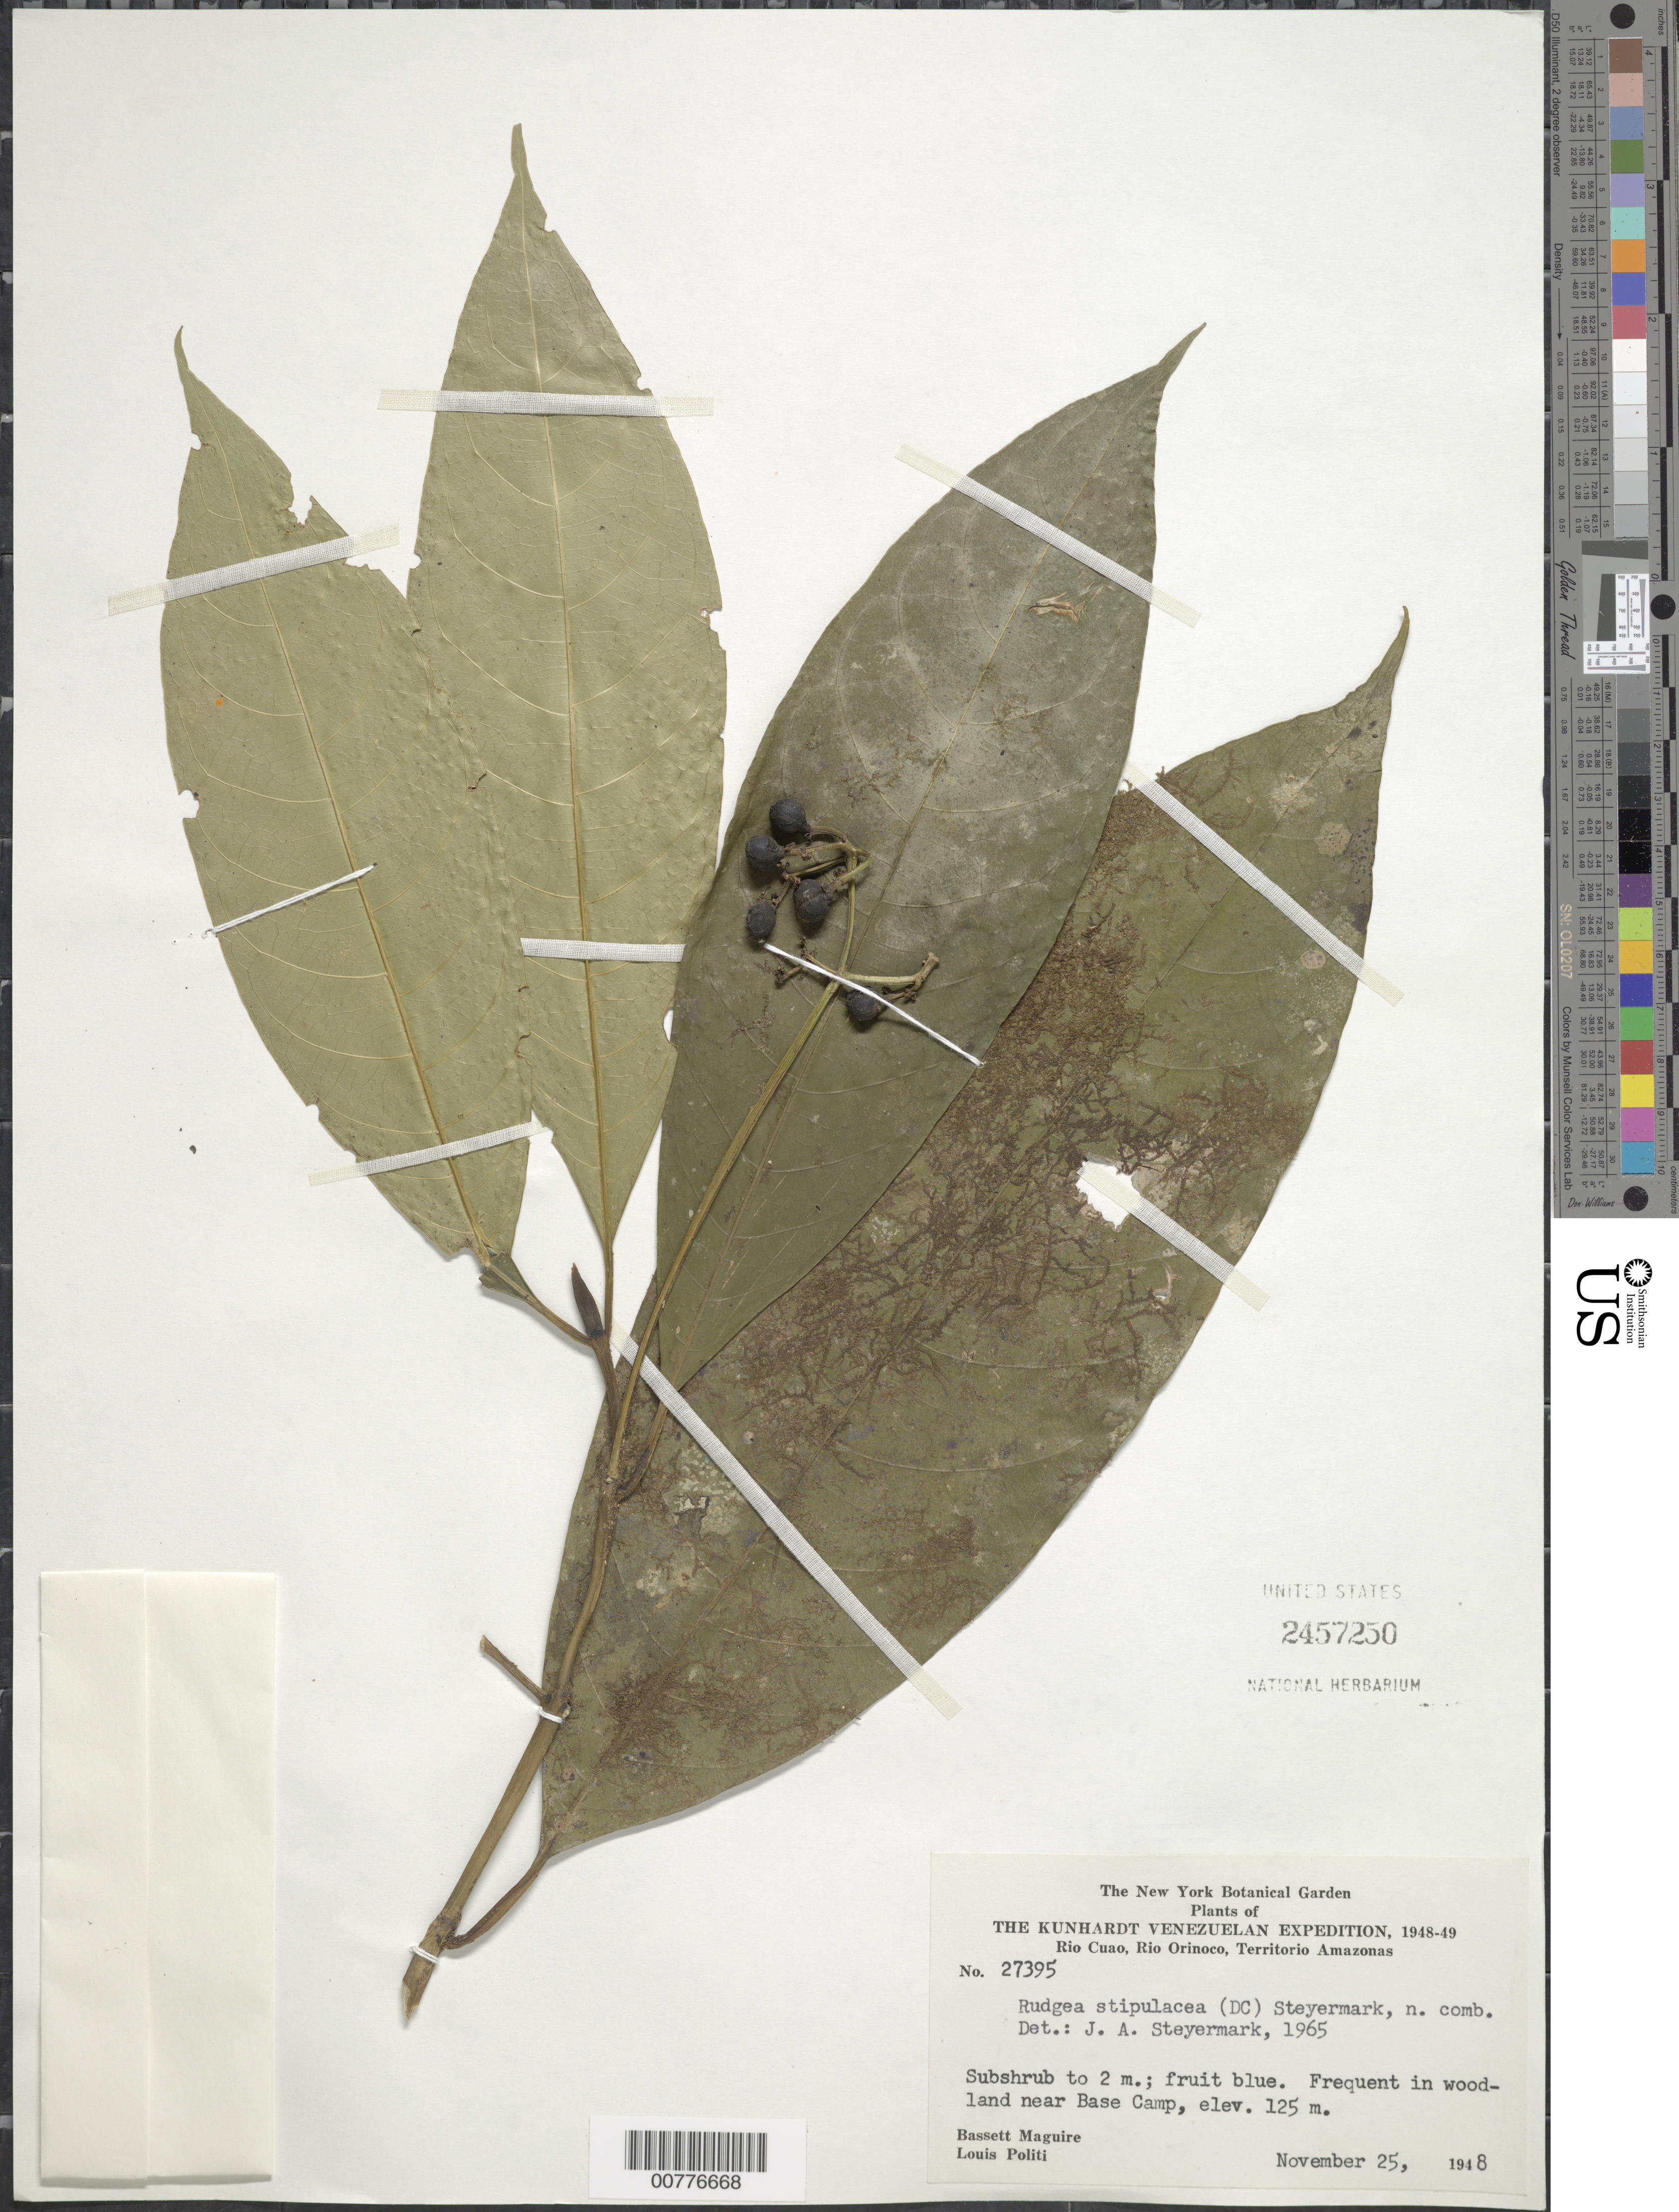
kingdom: Plantae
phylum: Tracheophyta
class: Magnoliopsida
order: Gentianales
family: Rubiaceae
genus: Rudgea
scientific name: Rudgea stipulacea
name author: (DC.) Steyerm.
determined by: Steyermark, Julian A., (VEN)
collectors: B. Maguire & L. Politi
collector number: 27395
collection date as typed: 25-Nov-48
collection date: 1948-11-25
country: Venezuela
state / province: Amazonas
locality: Río Cuao, Río Orinoco, near Base Camp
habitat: Woodland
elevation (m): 125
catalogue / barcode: US 2457250